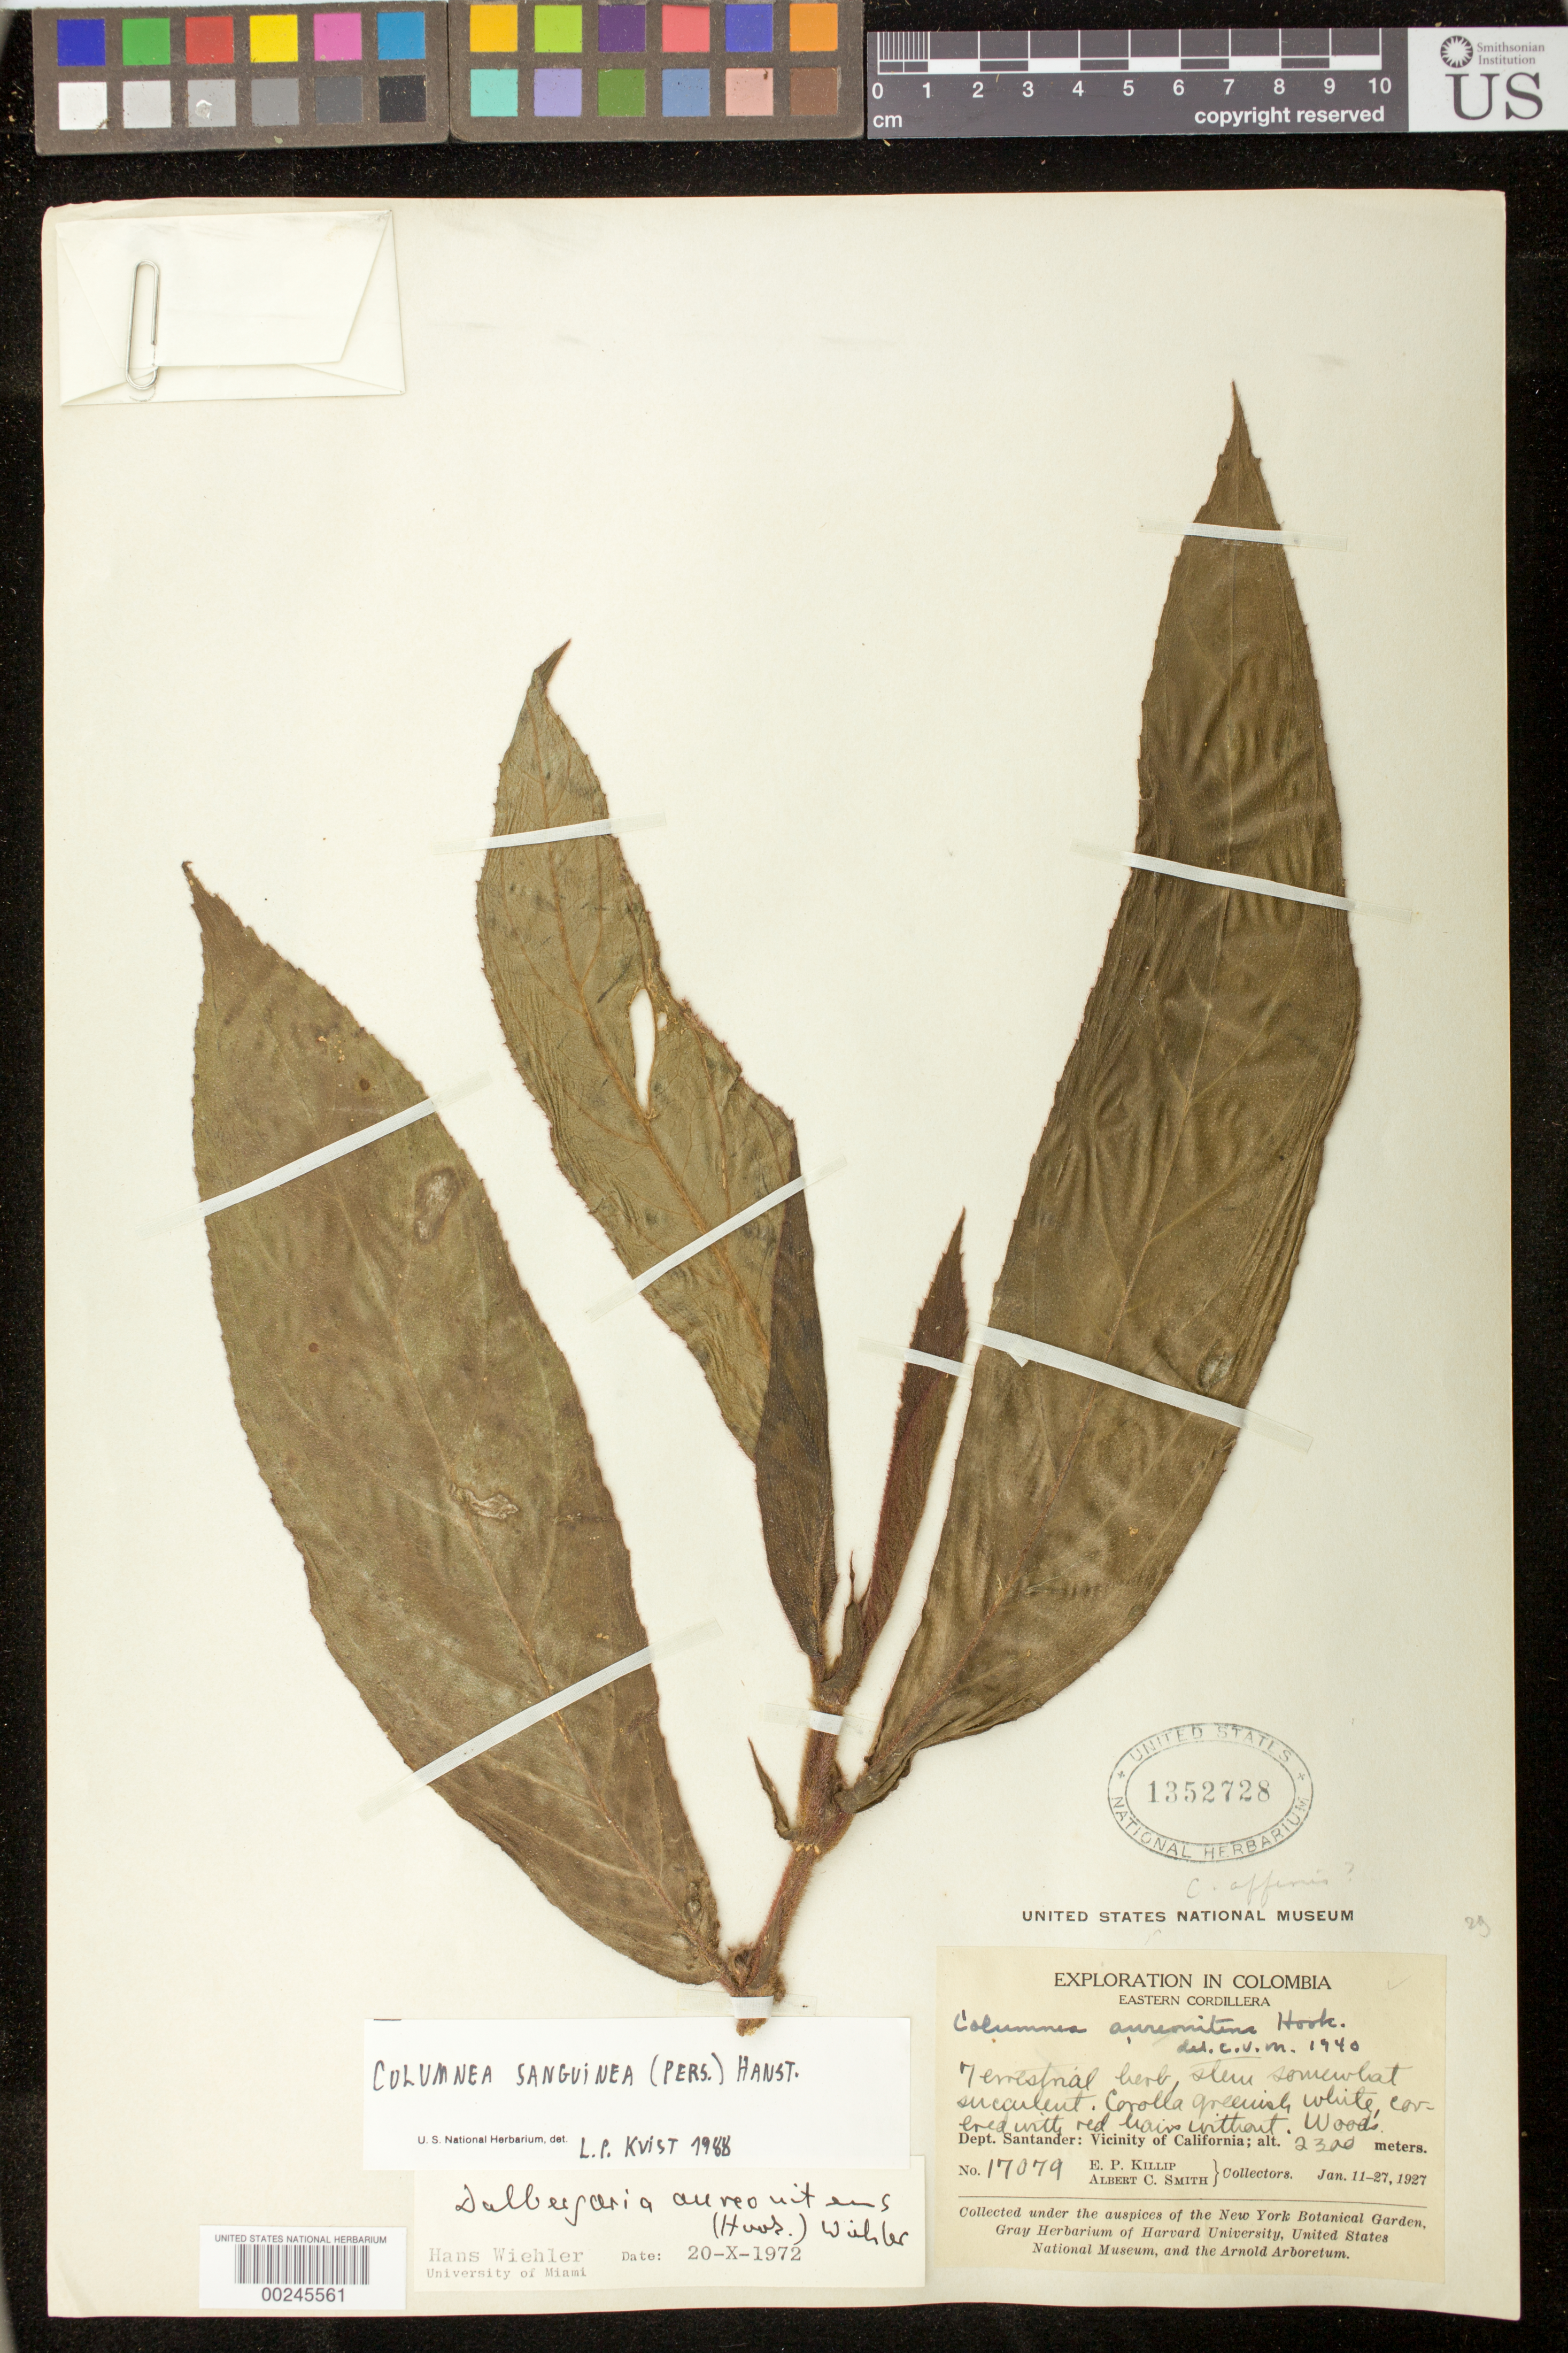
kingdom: Plantae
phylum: Tracheophyta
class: Magnoliopsida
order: Lamiales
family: Gesneriaceae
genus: Columnea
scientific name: Columnea sanguinea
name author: (Pers.) Hanst.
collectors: E. P. Killip & A. C. Smith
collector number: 17079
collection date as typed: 11-27 Jan 1927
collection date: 1927-01-11/1927-01-27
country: Colombia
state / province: Santander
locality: Eastern Cordillera, vicinity of California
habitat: Woods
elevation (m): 2300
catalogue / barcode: US 1352728